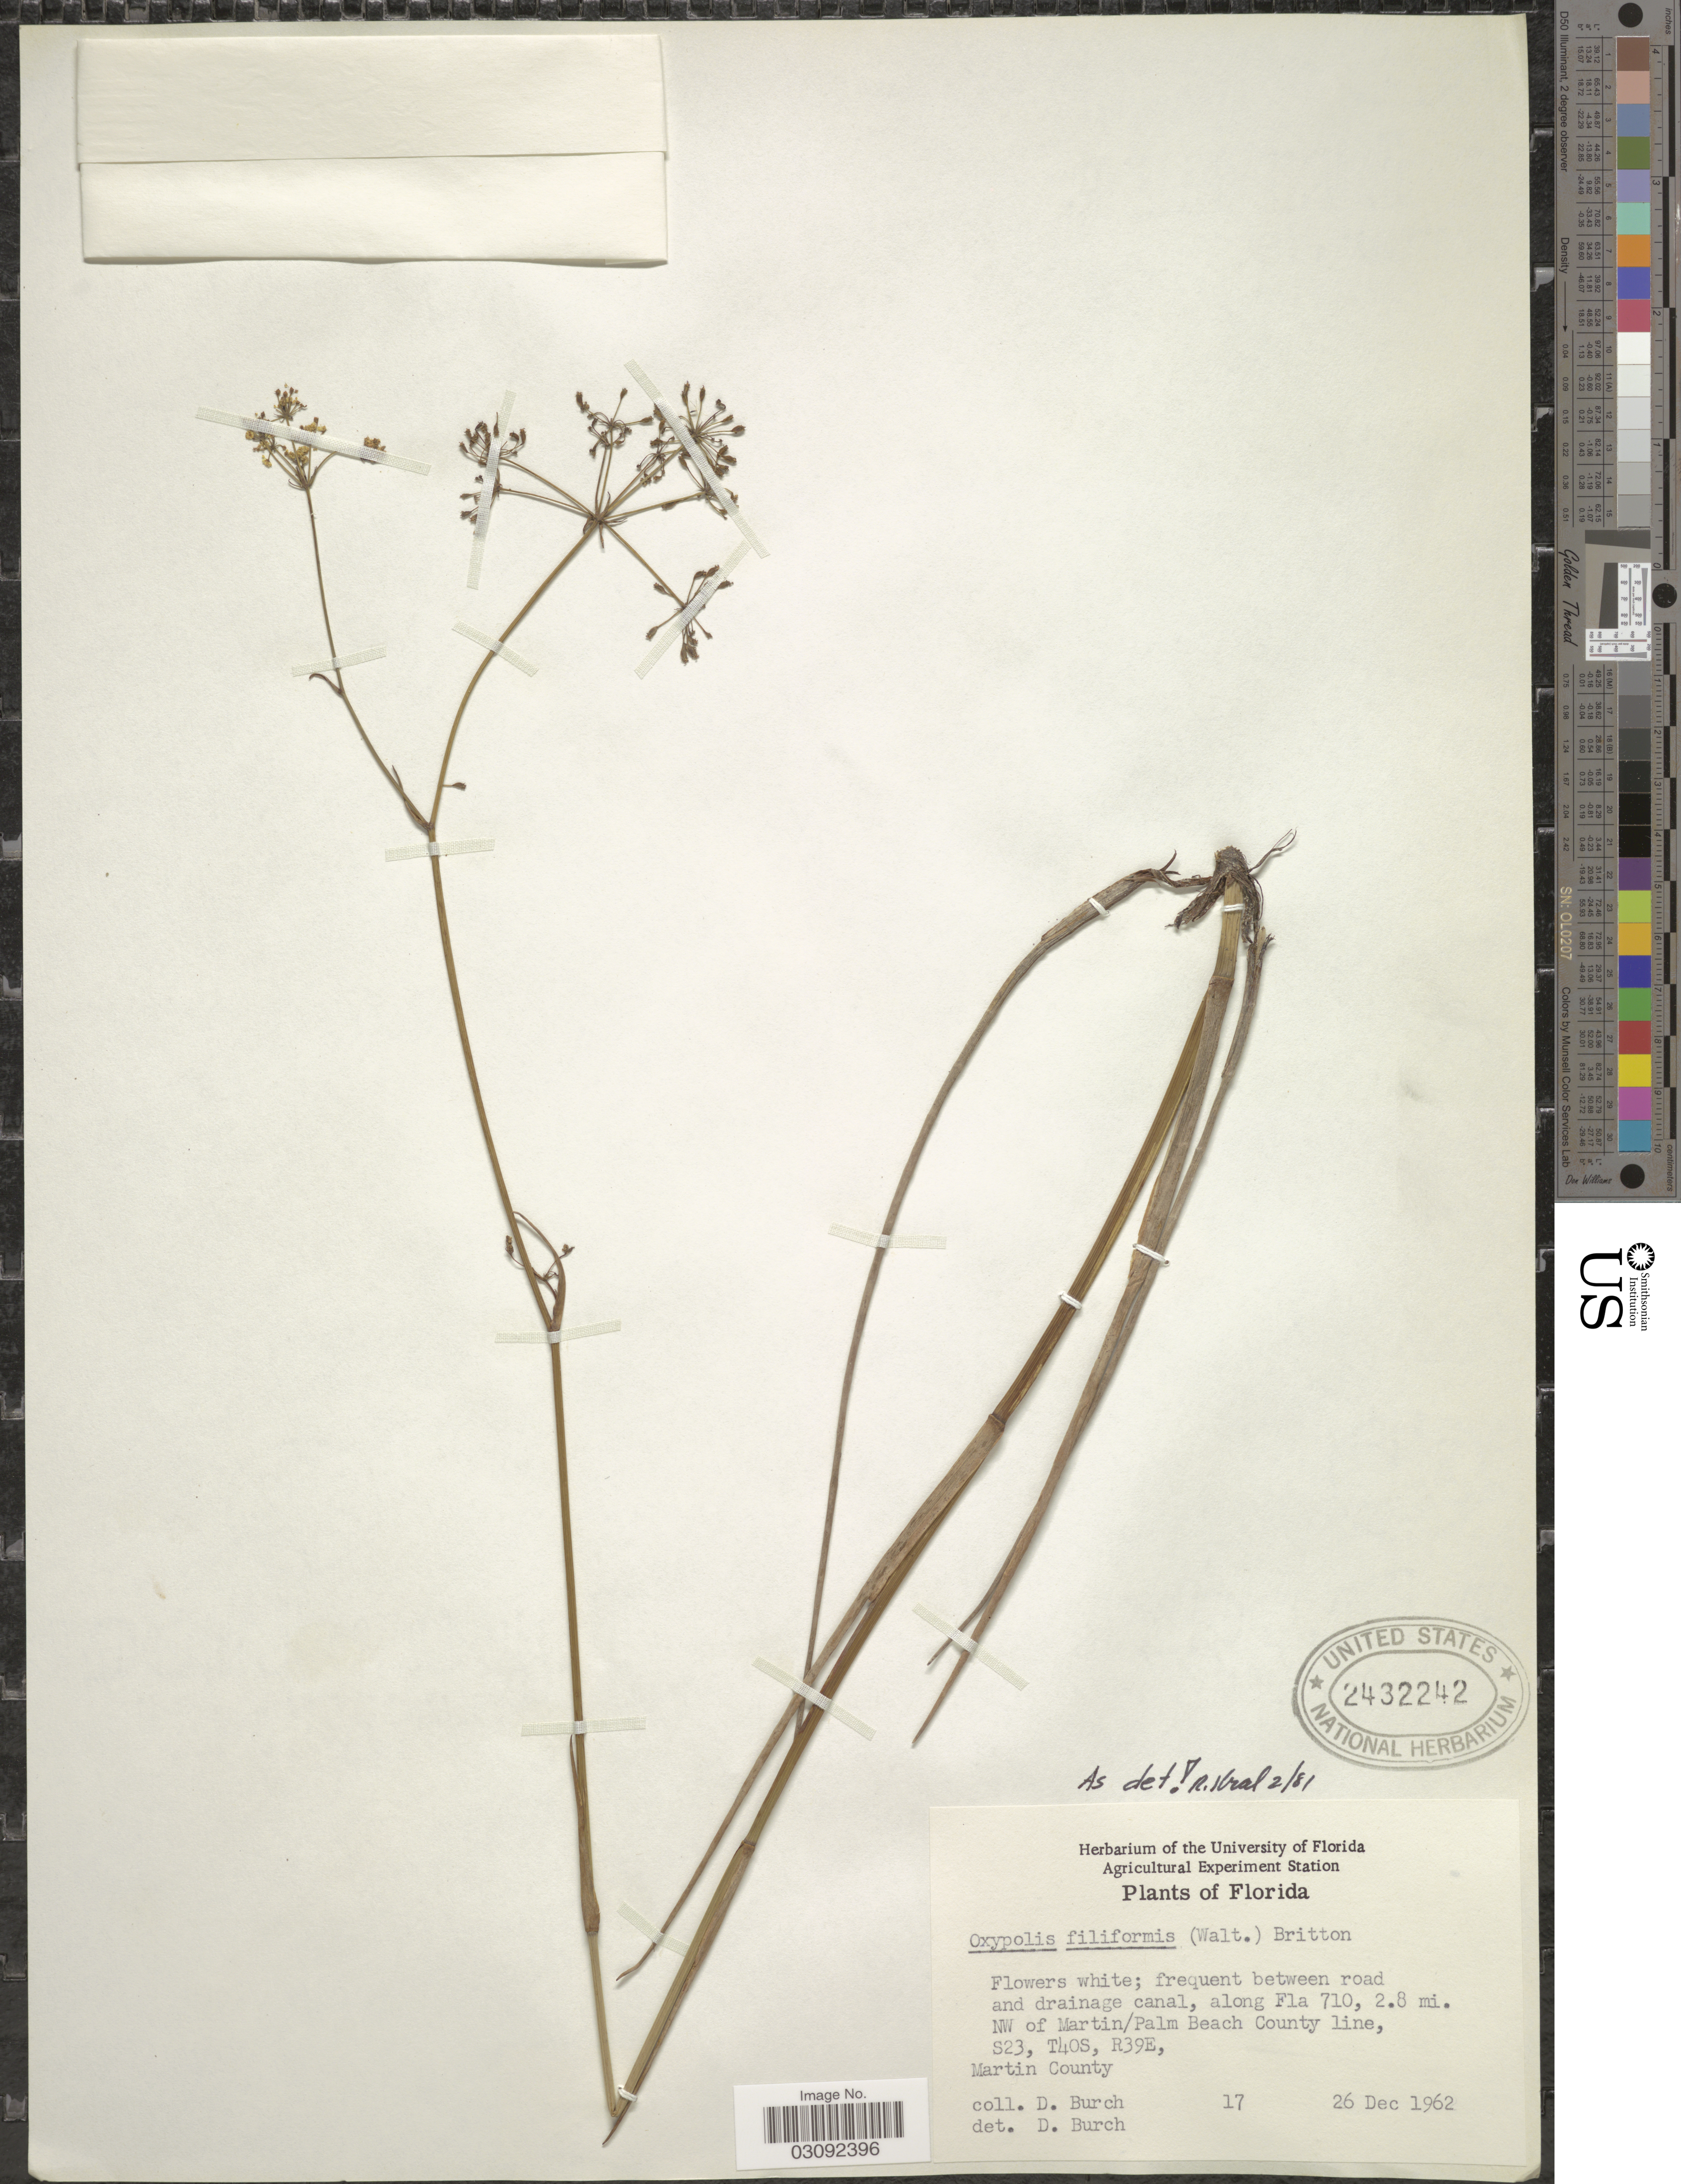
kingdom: Plantae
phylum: Tracheophyta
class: Magnoliopsida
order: Apiales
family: Apiaceae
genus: Oxypolis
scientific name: Oxypolis filiformis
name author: (Walter) Britton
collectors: D. G. Burch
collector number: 17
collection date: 1962-12-26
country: United States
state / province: Florida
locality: Between road and drainage canal, along Fla 710, 2.8 mi. NW of Martin/Palm Beach County line, S23, R40S, R39E, Martin County.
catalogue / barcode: US 2432242